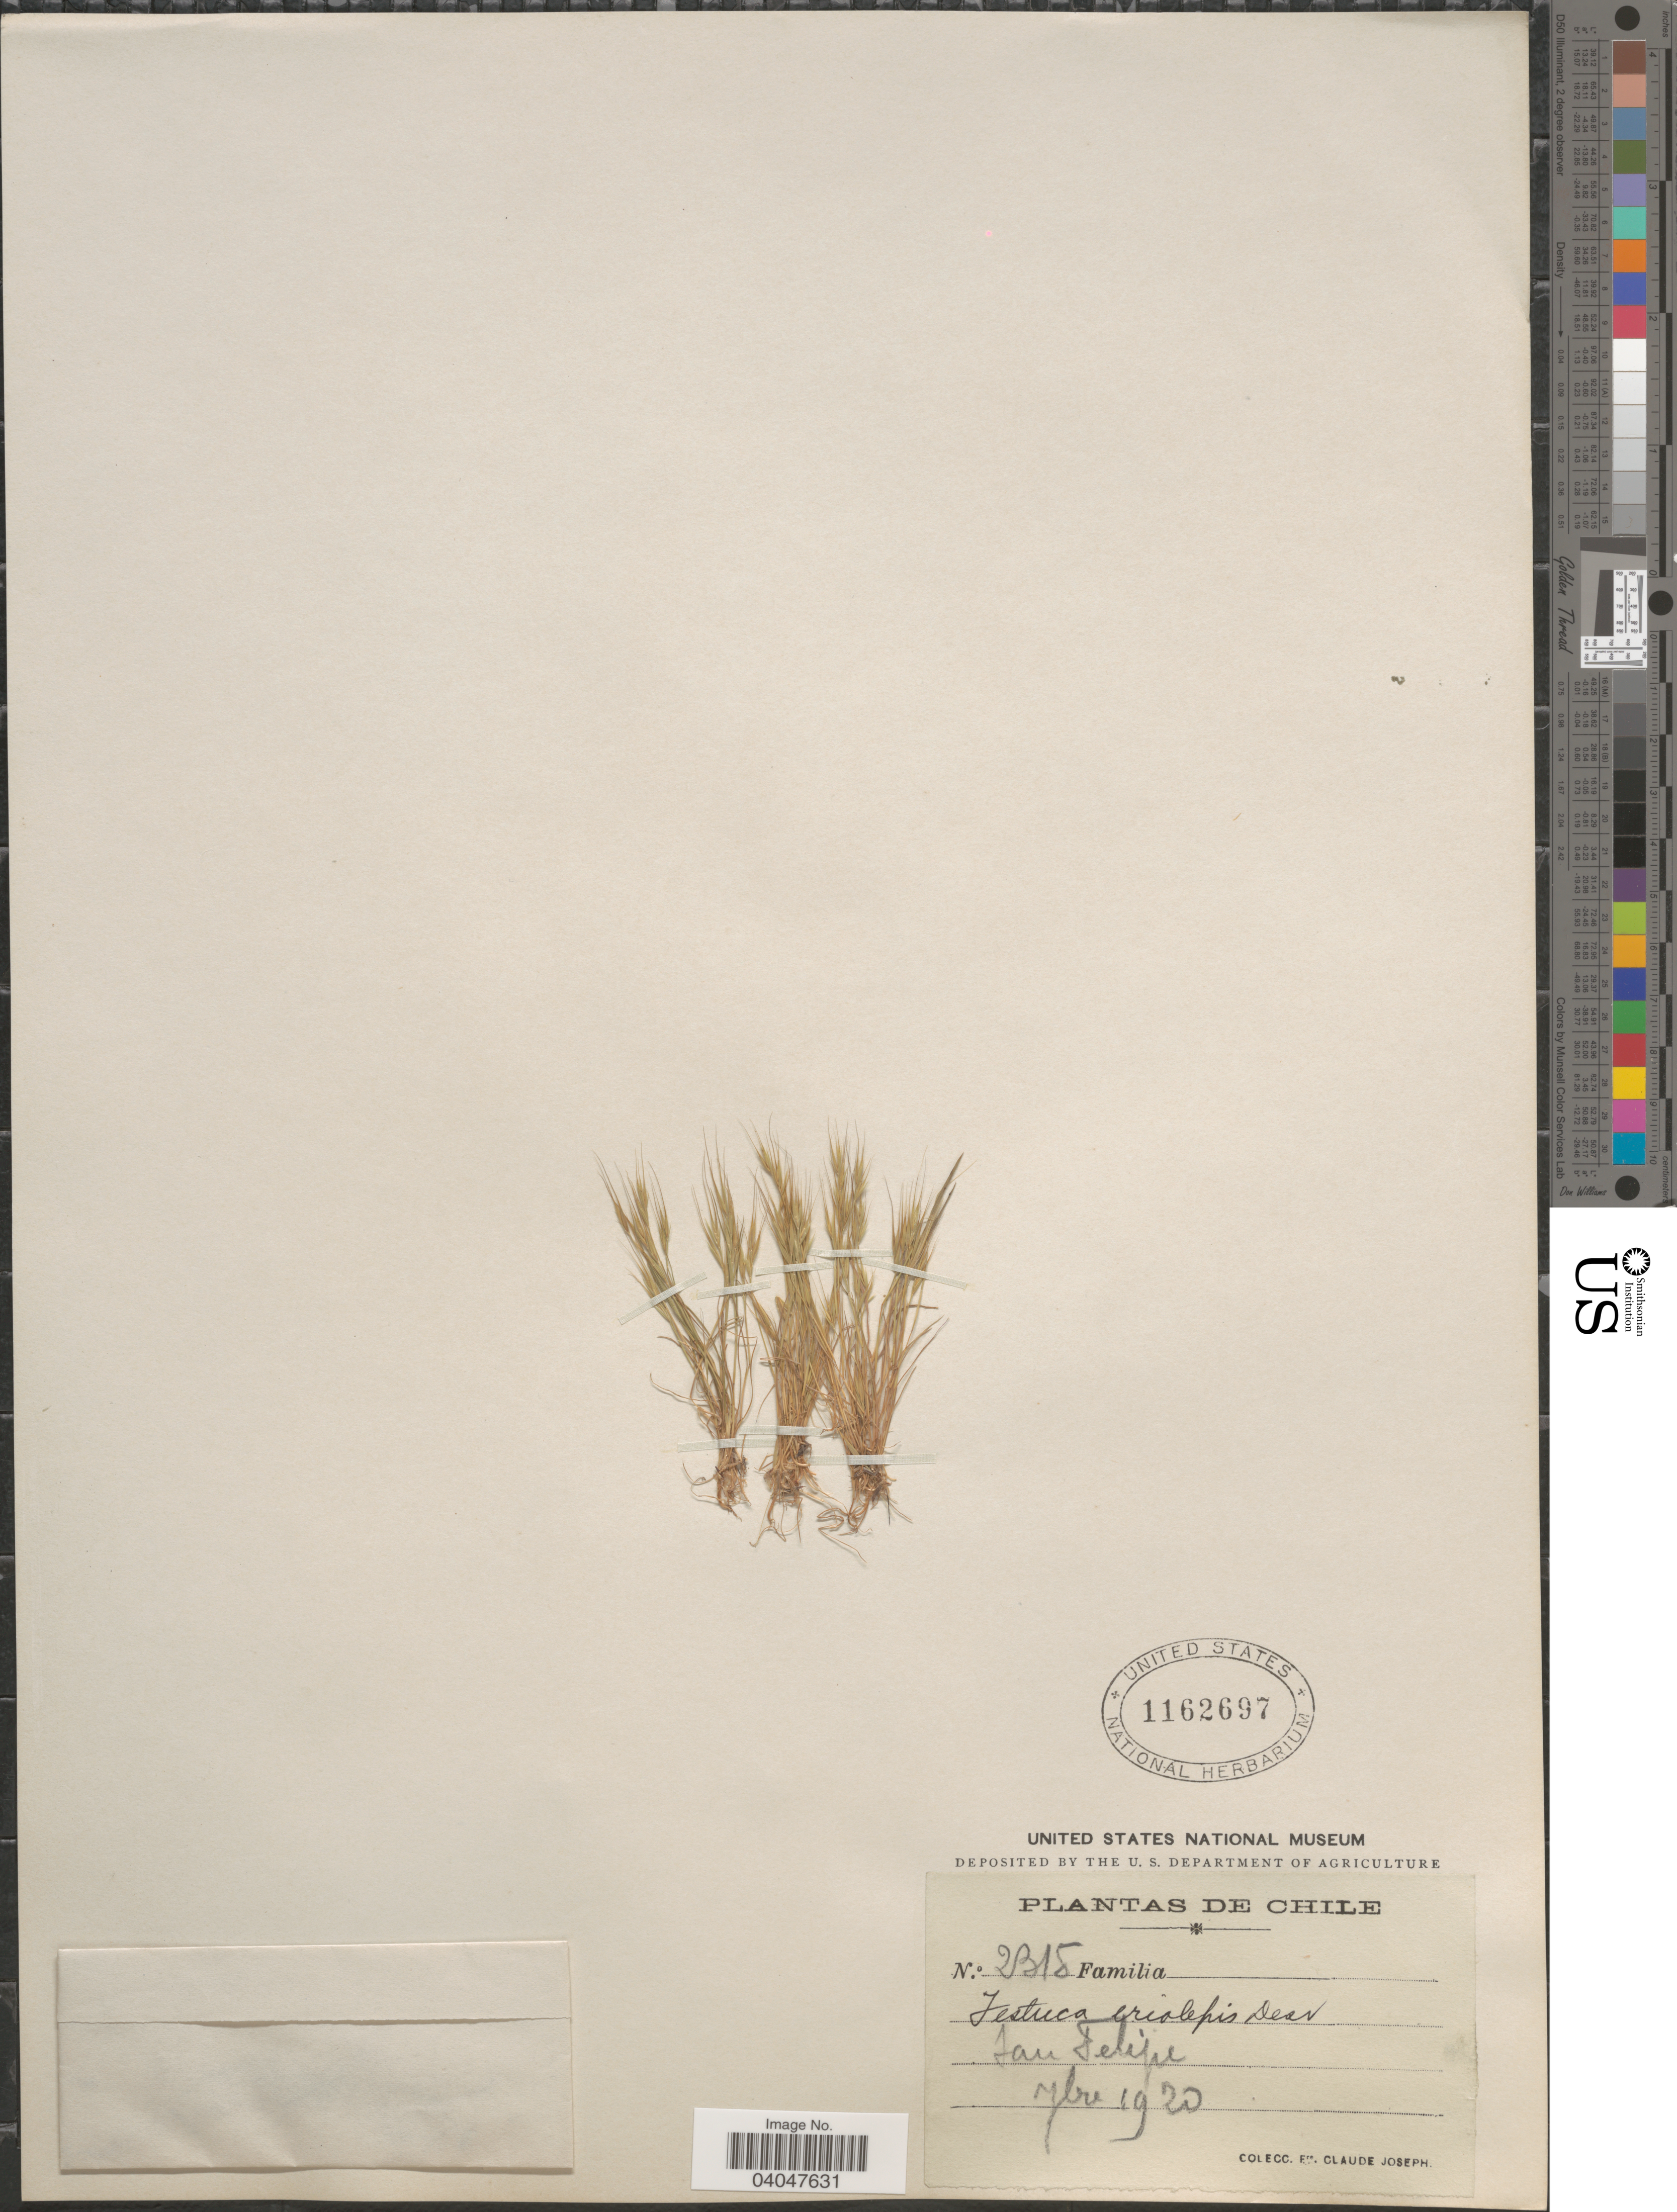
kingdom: Plantae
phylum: Tracheophyta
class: Liliopsida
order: Poales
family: Poaceae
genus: Festuca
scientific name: Festuca eriolepis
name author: É. Desv. in Gay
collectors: Bro. Claude-Joseph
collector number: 2315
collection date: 1920-02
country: Chile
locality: San Felipe.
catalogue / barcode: US 1162697